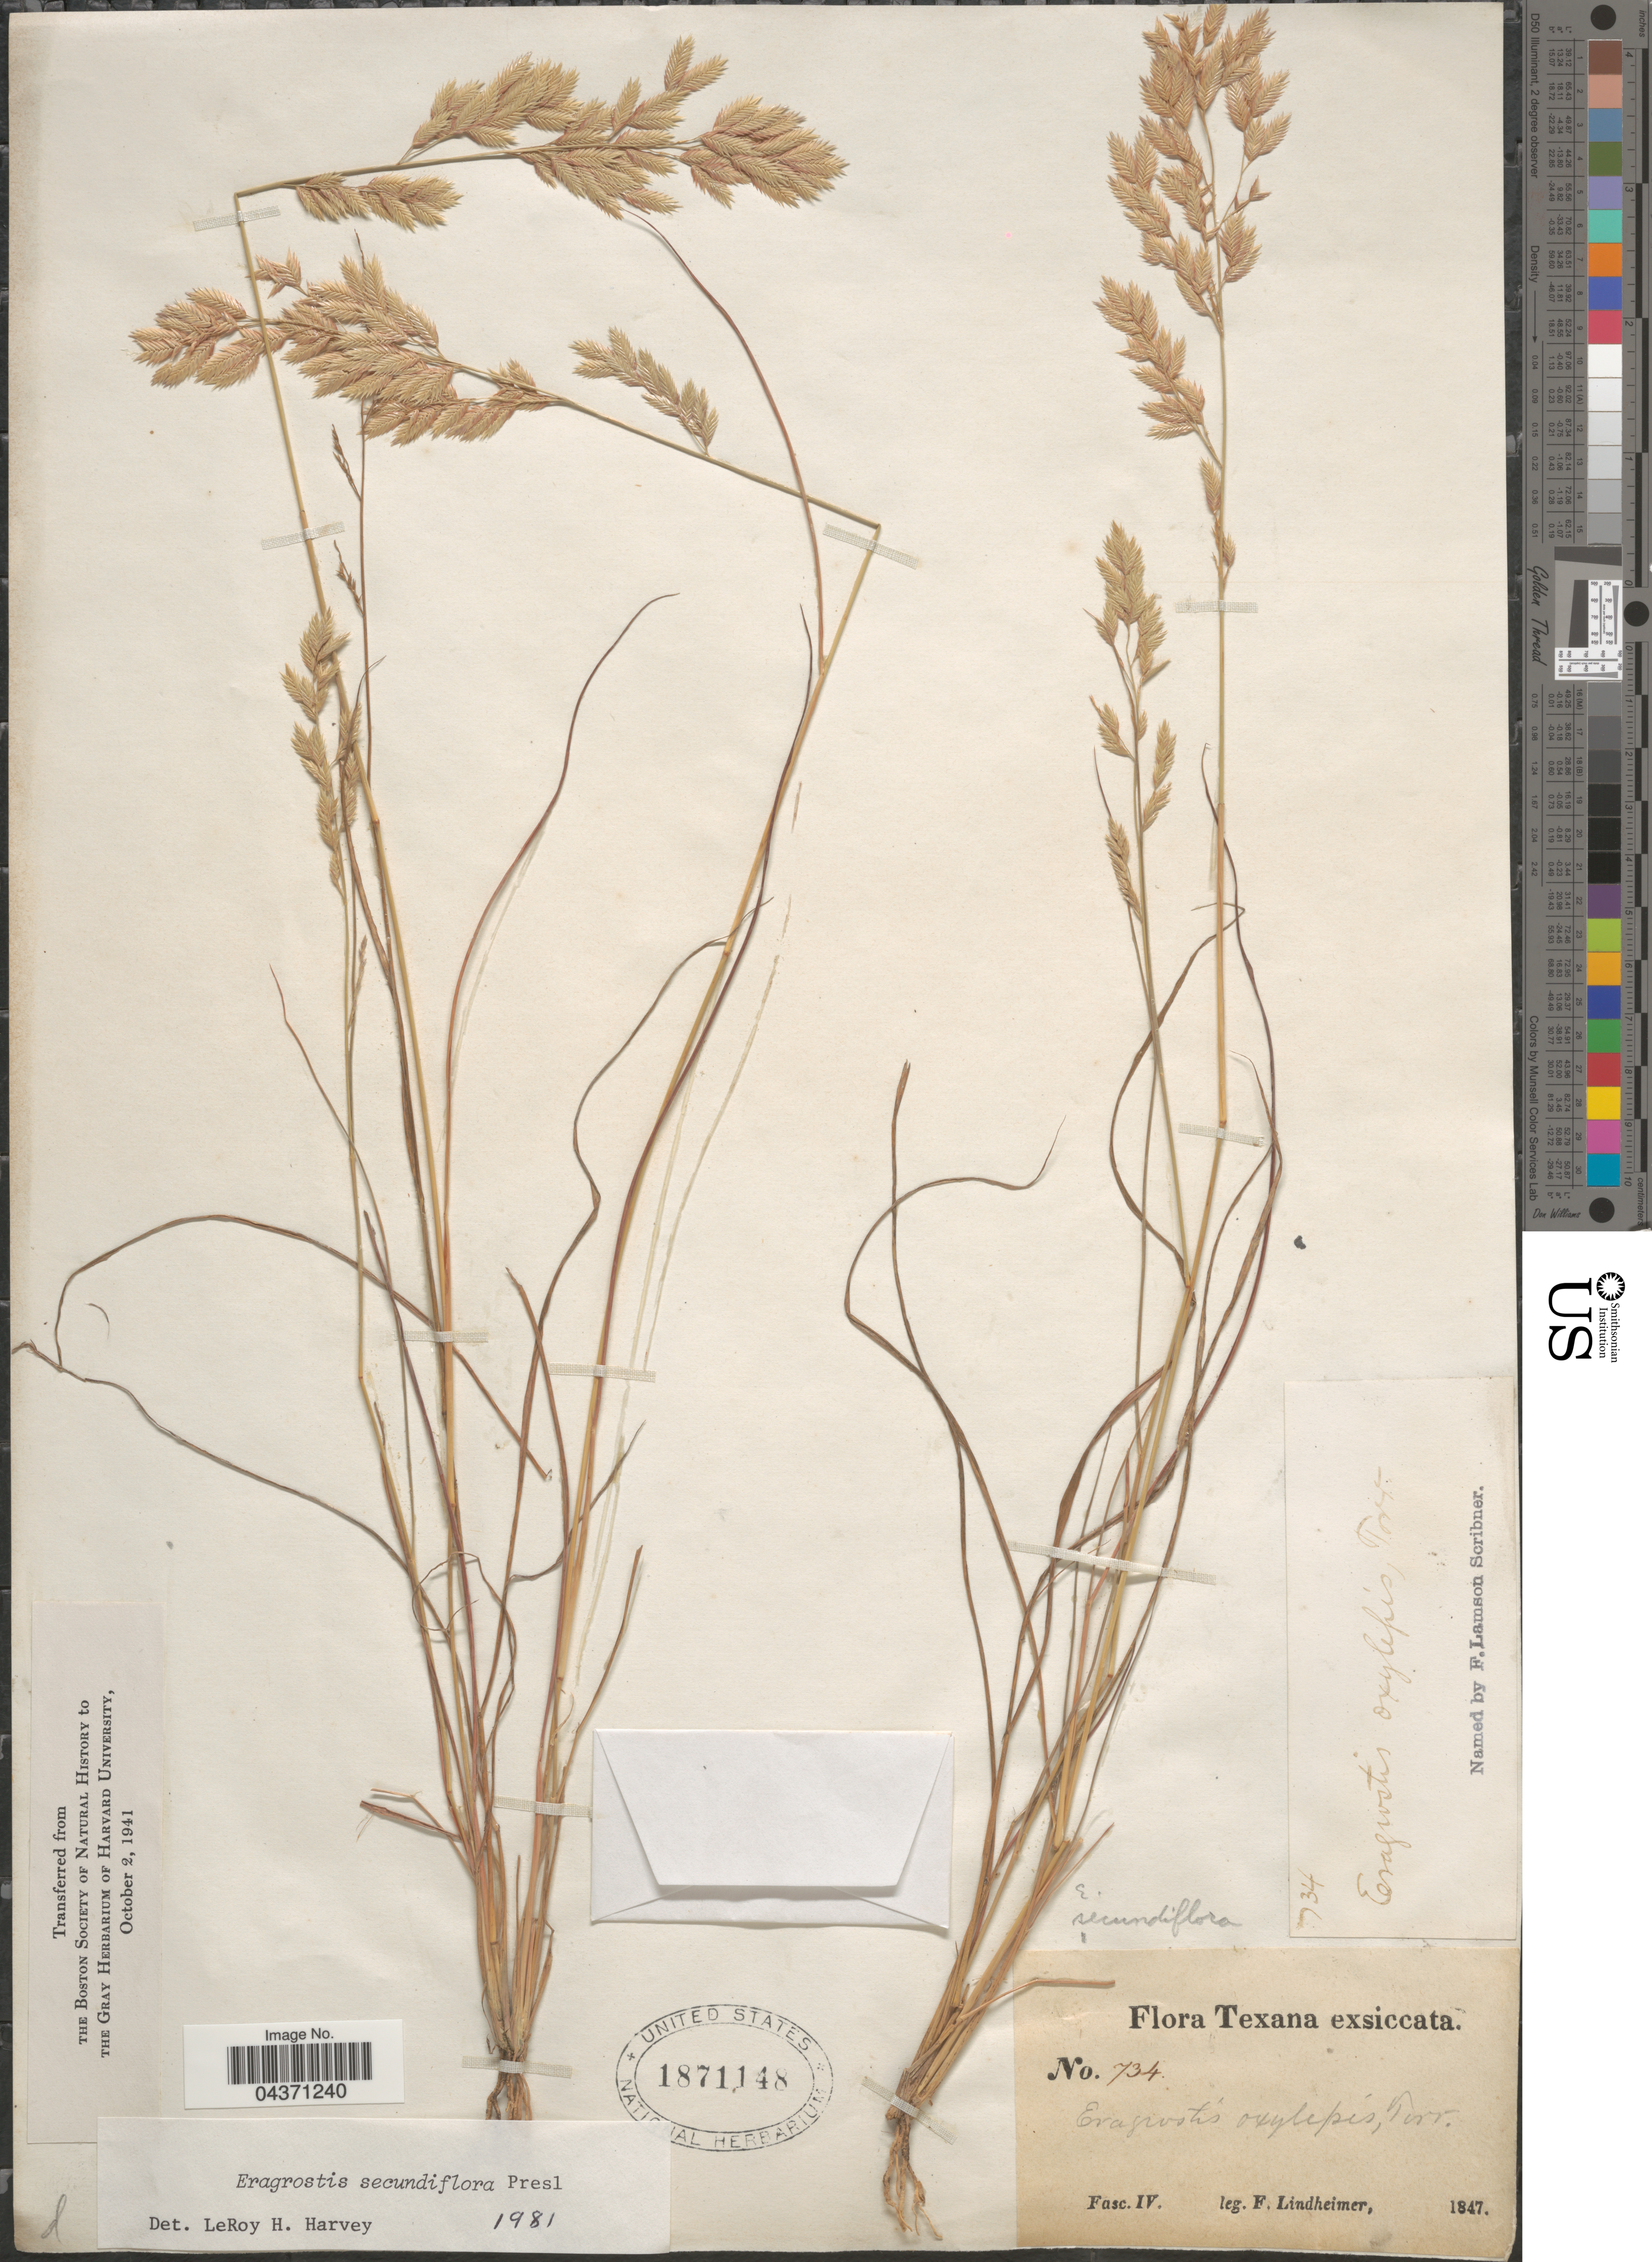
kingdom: Plantae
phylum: Tracheophyta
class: Liliopsida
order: Poales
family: Poaceae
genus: Eragrostis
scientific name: Eragrostis secundiflora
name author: J. Presl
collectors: F. Lindheimer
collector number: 734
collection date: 1847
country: United States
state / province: Texas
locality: Texana.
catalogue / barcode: US 1871148